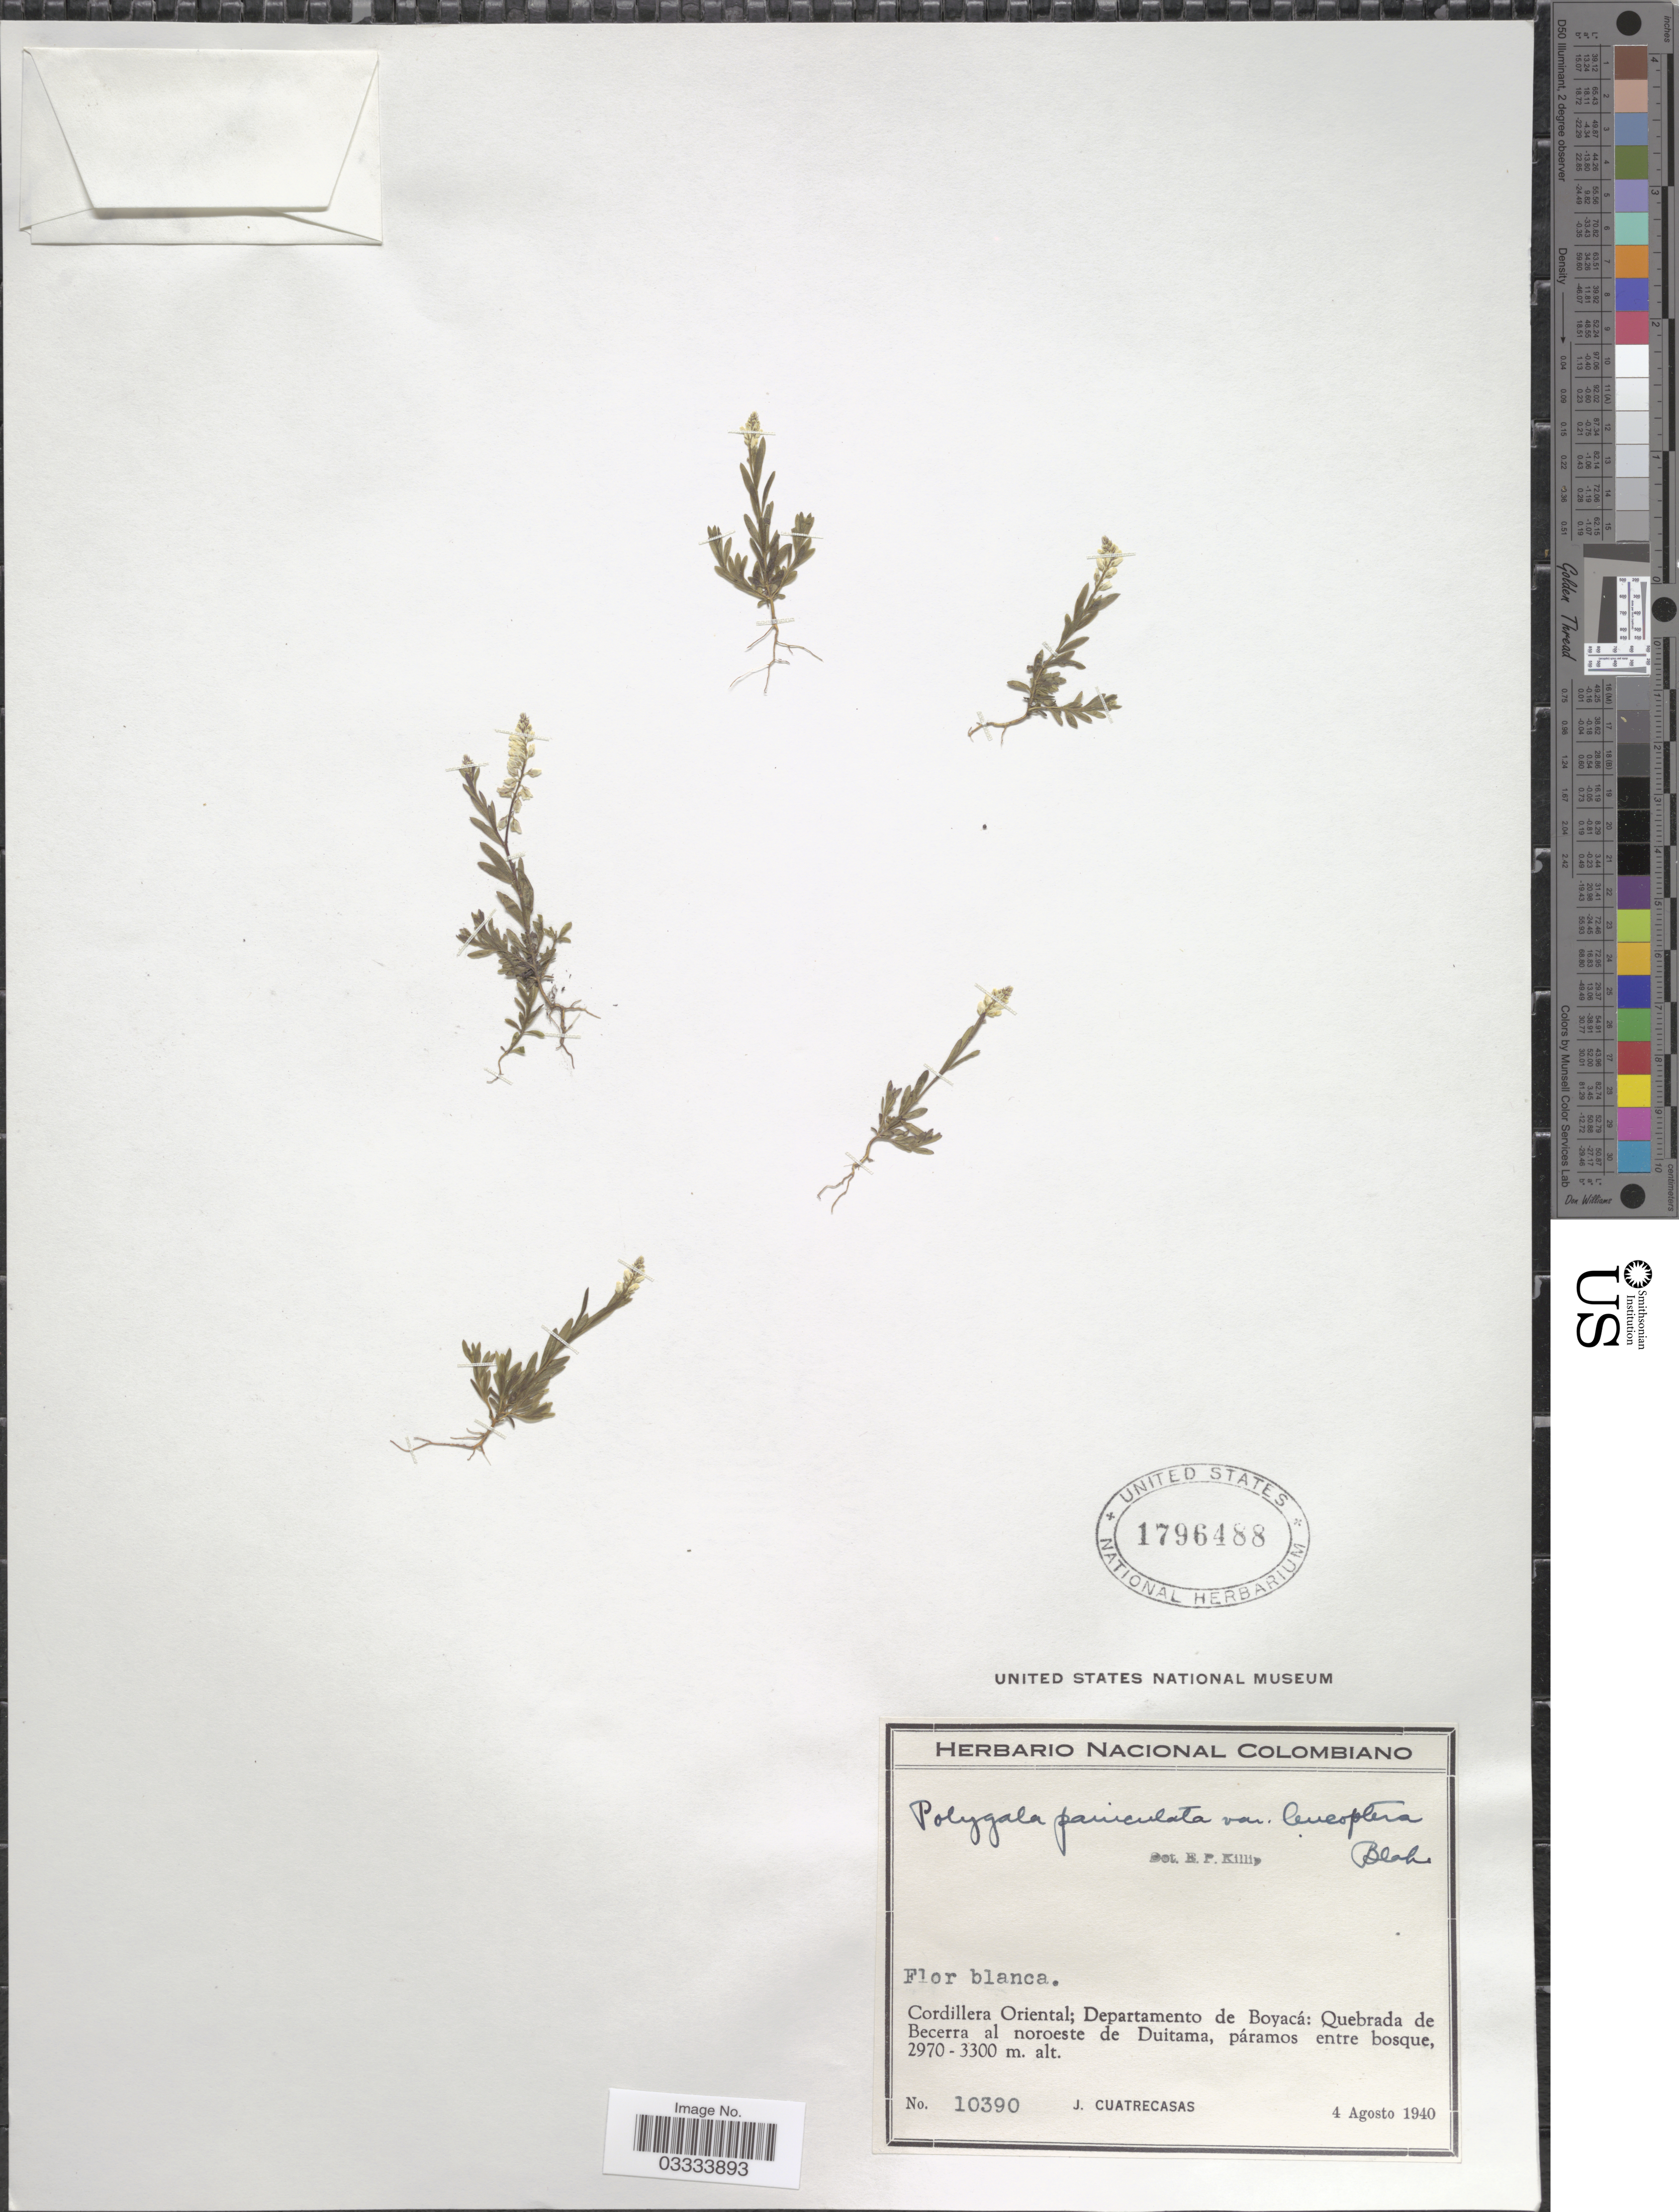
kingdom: Plantae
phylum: Tracheophyta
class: Magnoliopsida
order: Fabales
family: Polygalaceae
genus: Polygala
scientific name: Polygala paniculata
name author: L.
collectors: J. Cuatrecasas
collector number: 10390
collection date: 1940-08-04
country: Colombia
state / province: Boyacá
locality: Cordillera Oriental; Departamento de Boyacá: Quebrada de Becerra al noroeste de Duitama, páramos entre bosque.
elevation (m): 2970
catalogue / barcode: US 1796488